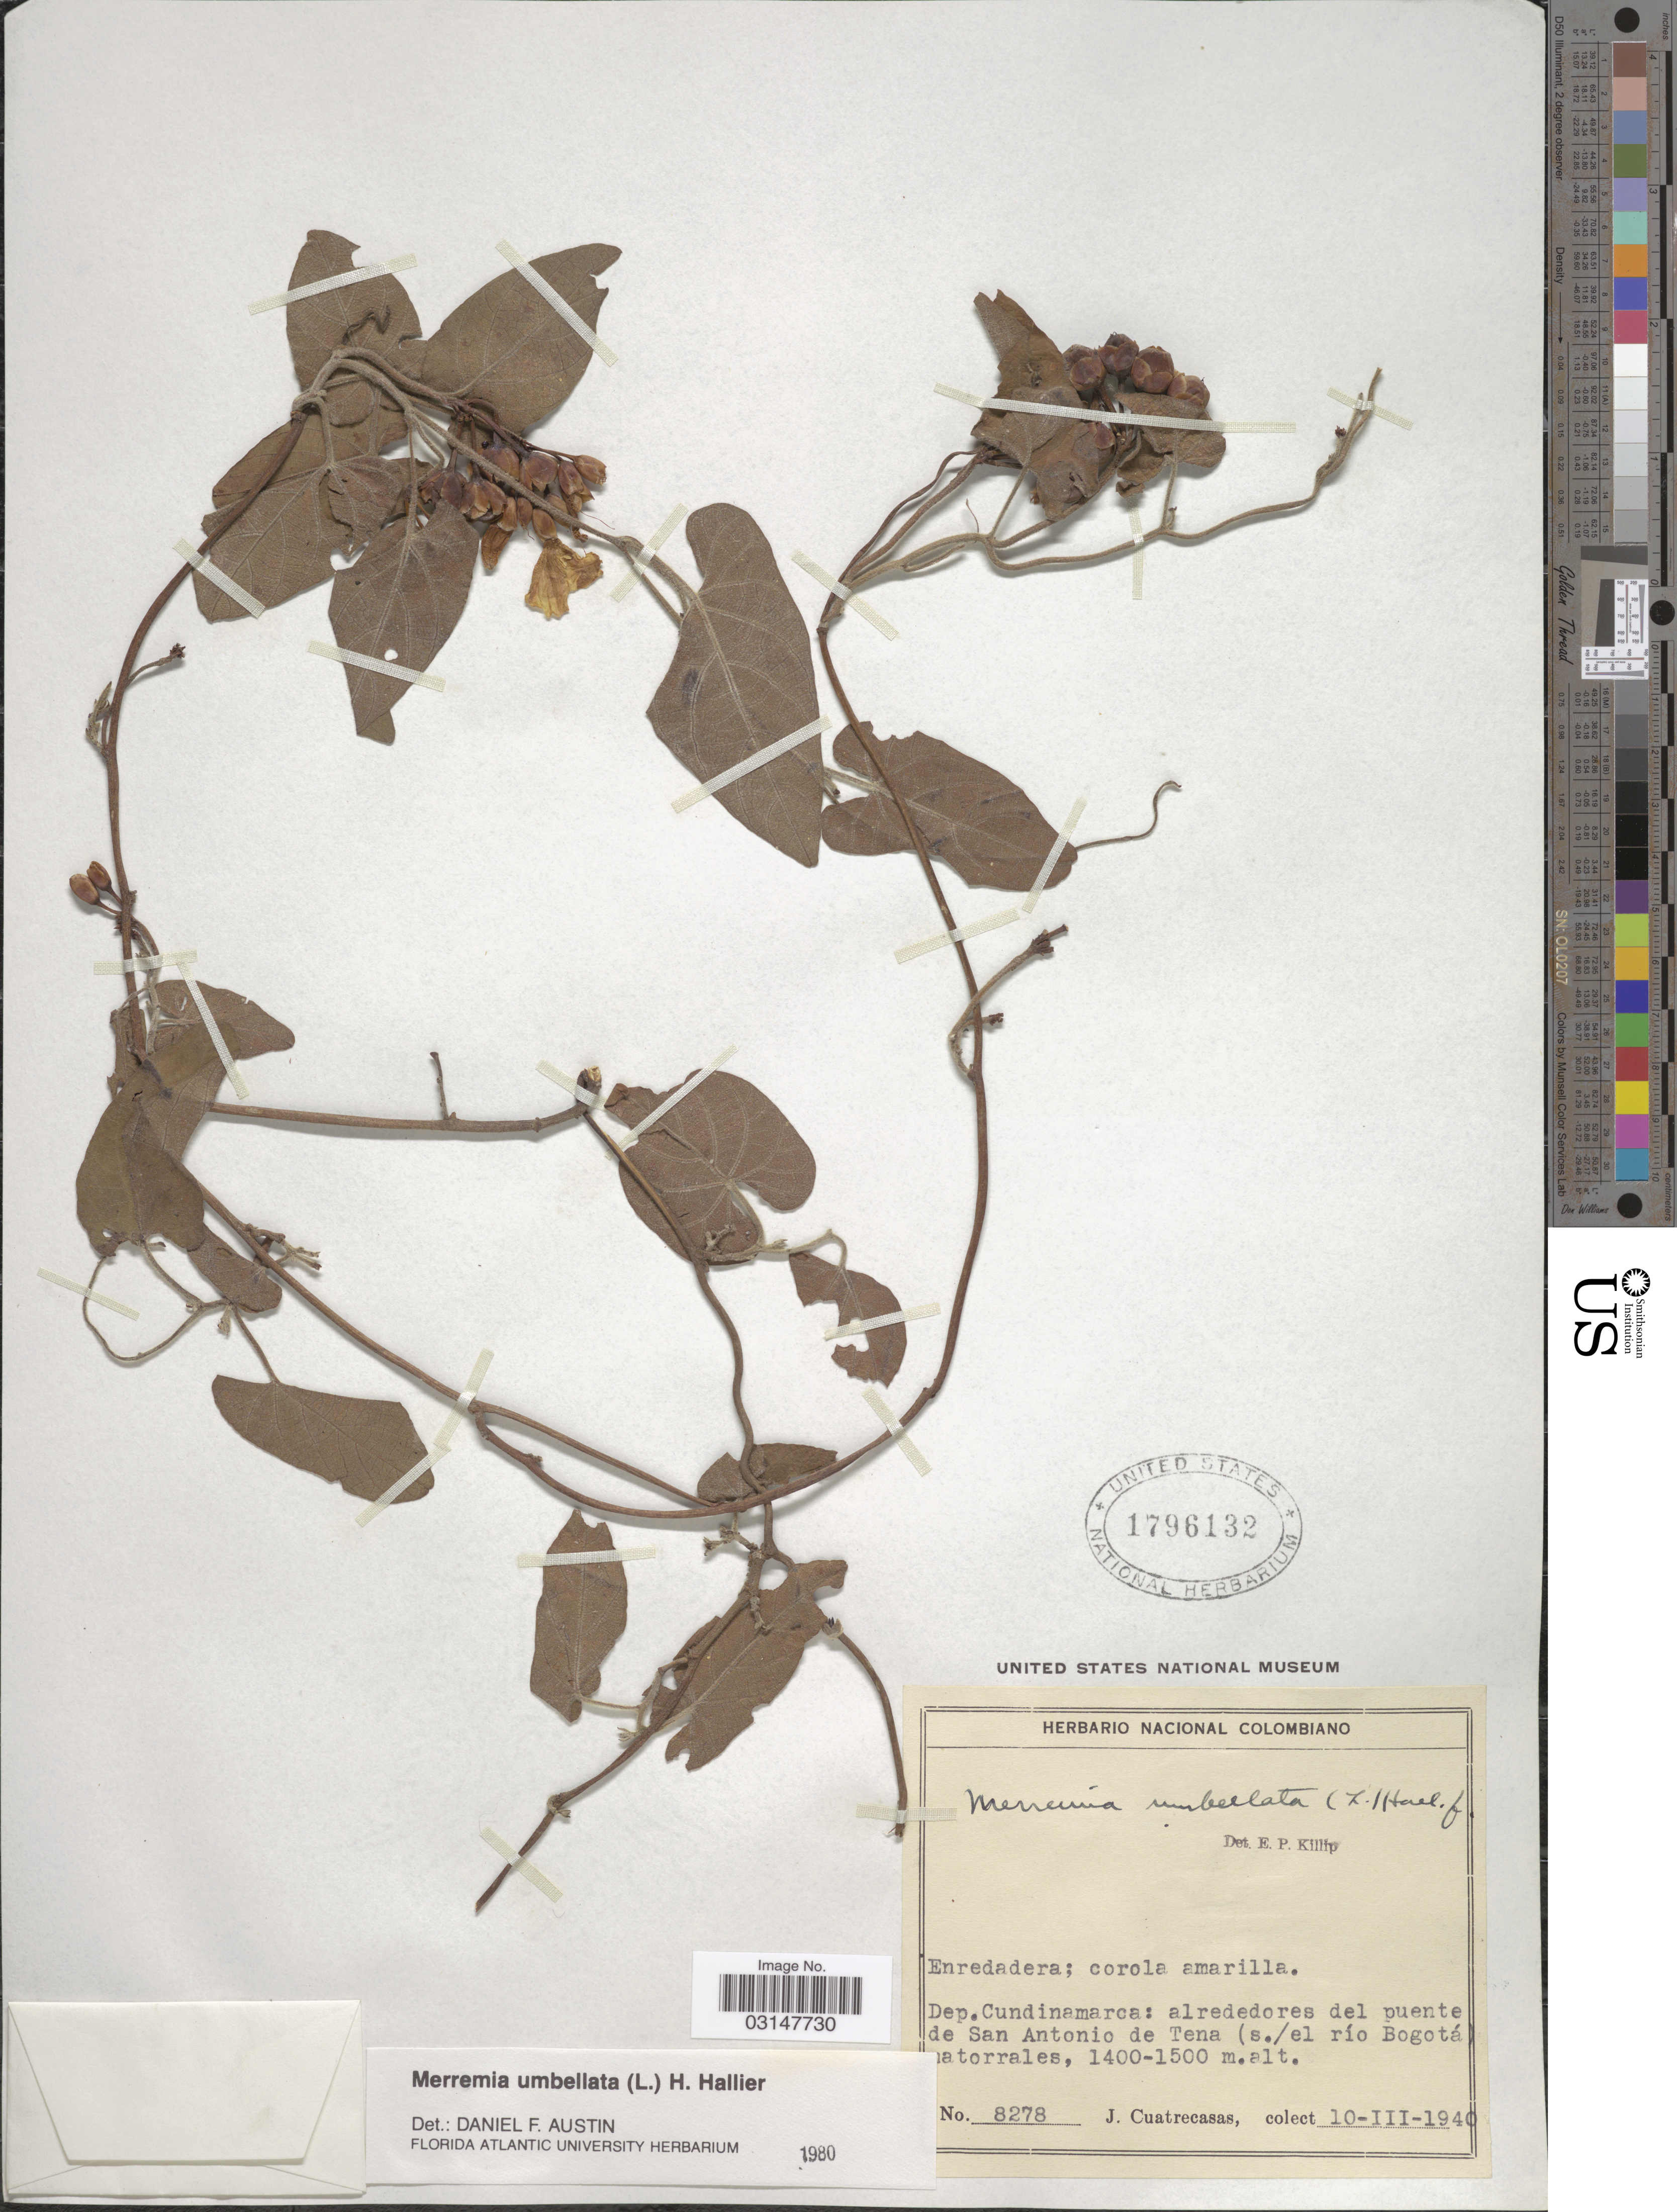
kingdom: Plantae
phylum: Tracheophyta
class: Magnoliopsida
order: Solanales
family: Convolvulaceae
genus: Camonea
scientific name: Camonea umbellata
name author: (L.) A. R. Simões & Staples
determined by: Strong, Mark T., (BOT), Smithsonian Institution - National Museum of Natural History (UNITED STATES)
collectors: J. Cuatrecasas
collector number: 8278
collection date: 1940-03-10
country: Colombia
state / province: Cundinamarca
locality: Dep. Cundinamarca: alrededores del puente de San Antonio de Tena (s./ el río Bogotá).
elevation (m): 1400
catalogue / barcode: US 1796132